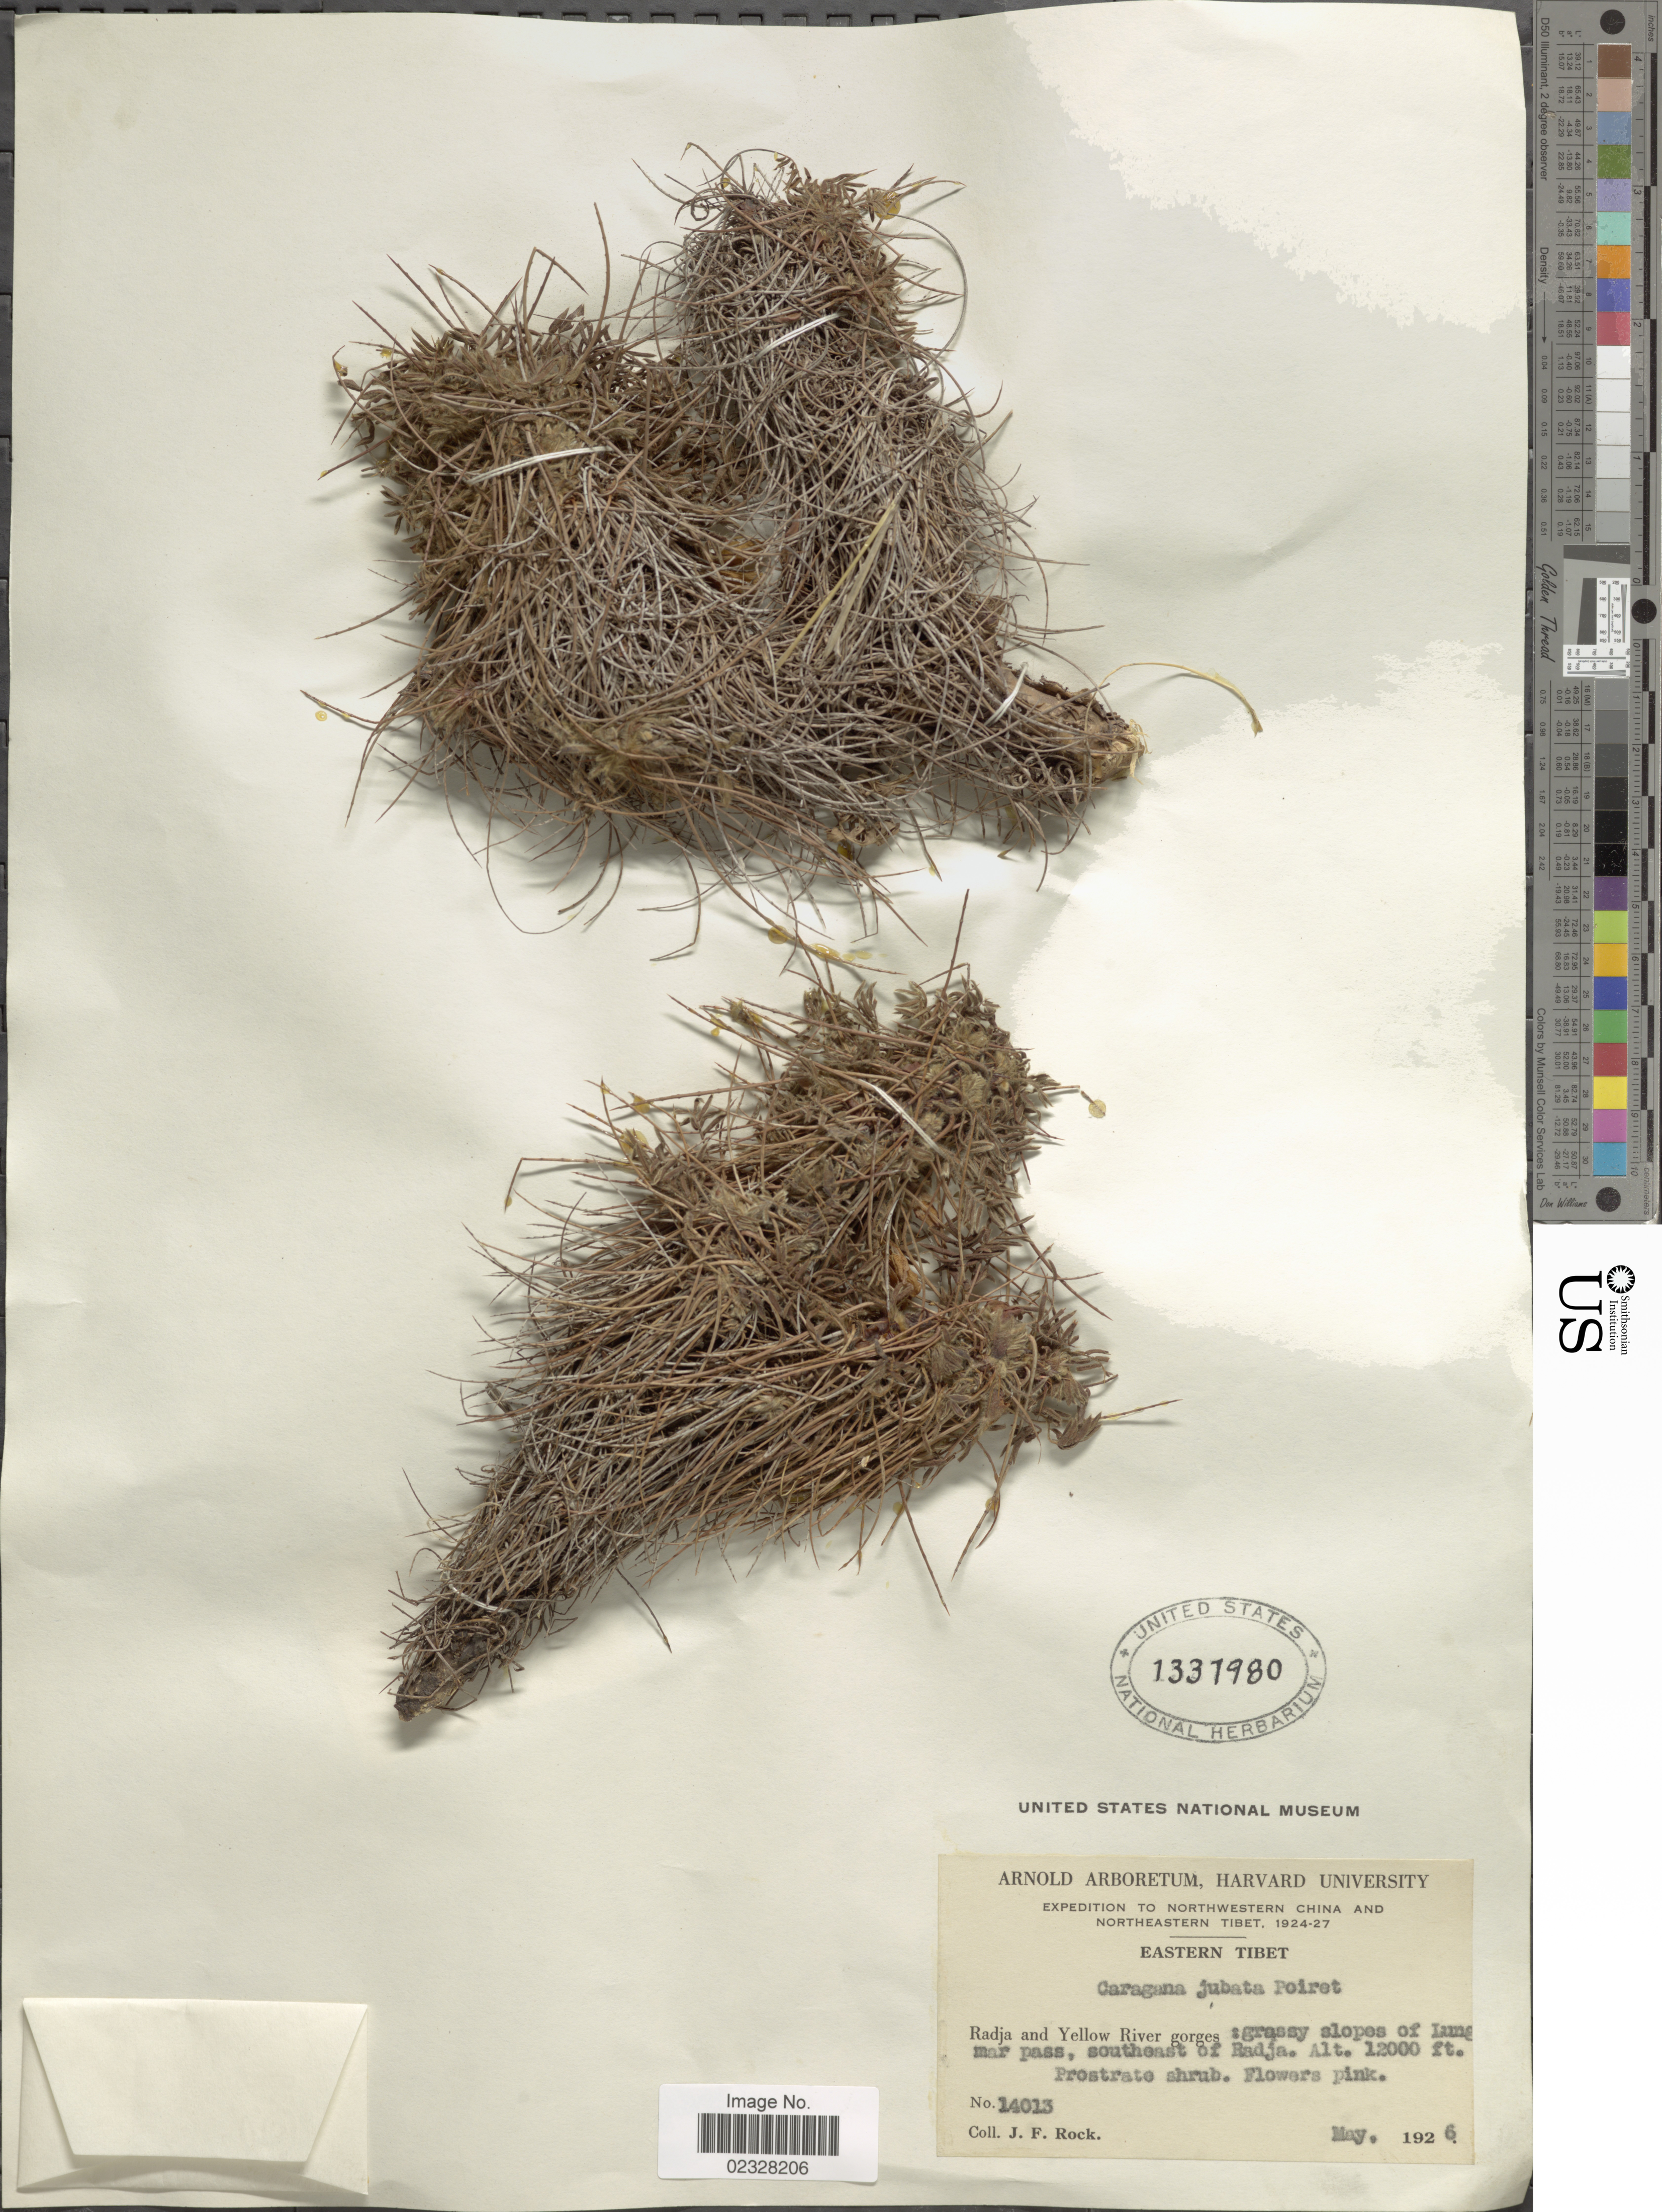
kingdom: Plantae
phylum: Tracheophyta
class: Magnoliopsida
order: Fabales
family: Fabaceae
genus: Caragana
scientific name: Caragana jubata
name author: Poir.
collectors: J. Rock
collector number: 14013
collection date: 1926-05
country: China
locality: Northwestern China and Northeastern Tibet. Eastern Tibet. Radja and Yellow River gorges: grassy slopes of Lung mar pass, southeast of Radja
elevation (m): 3658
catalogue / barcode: US 1331980